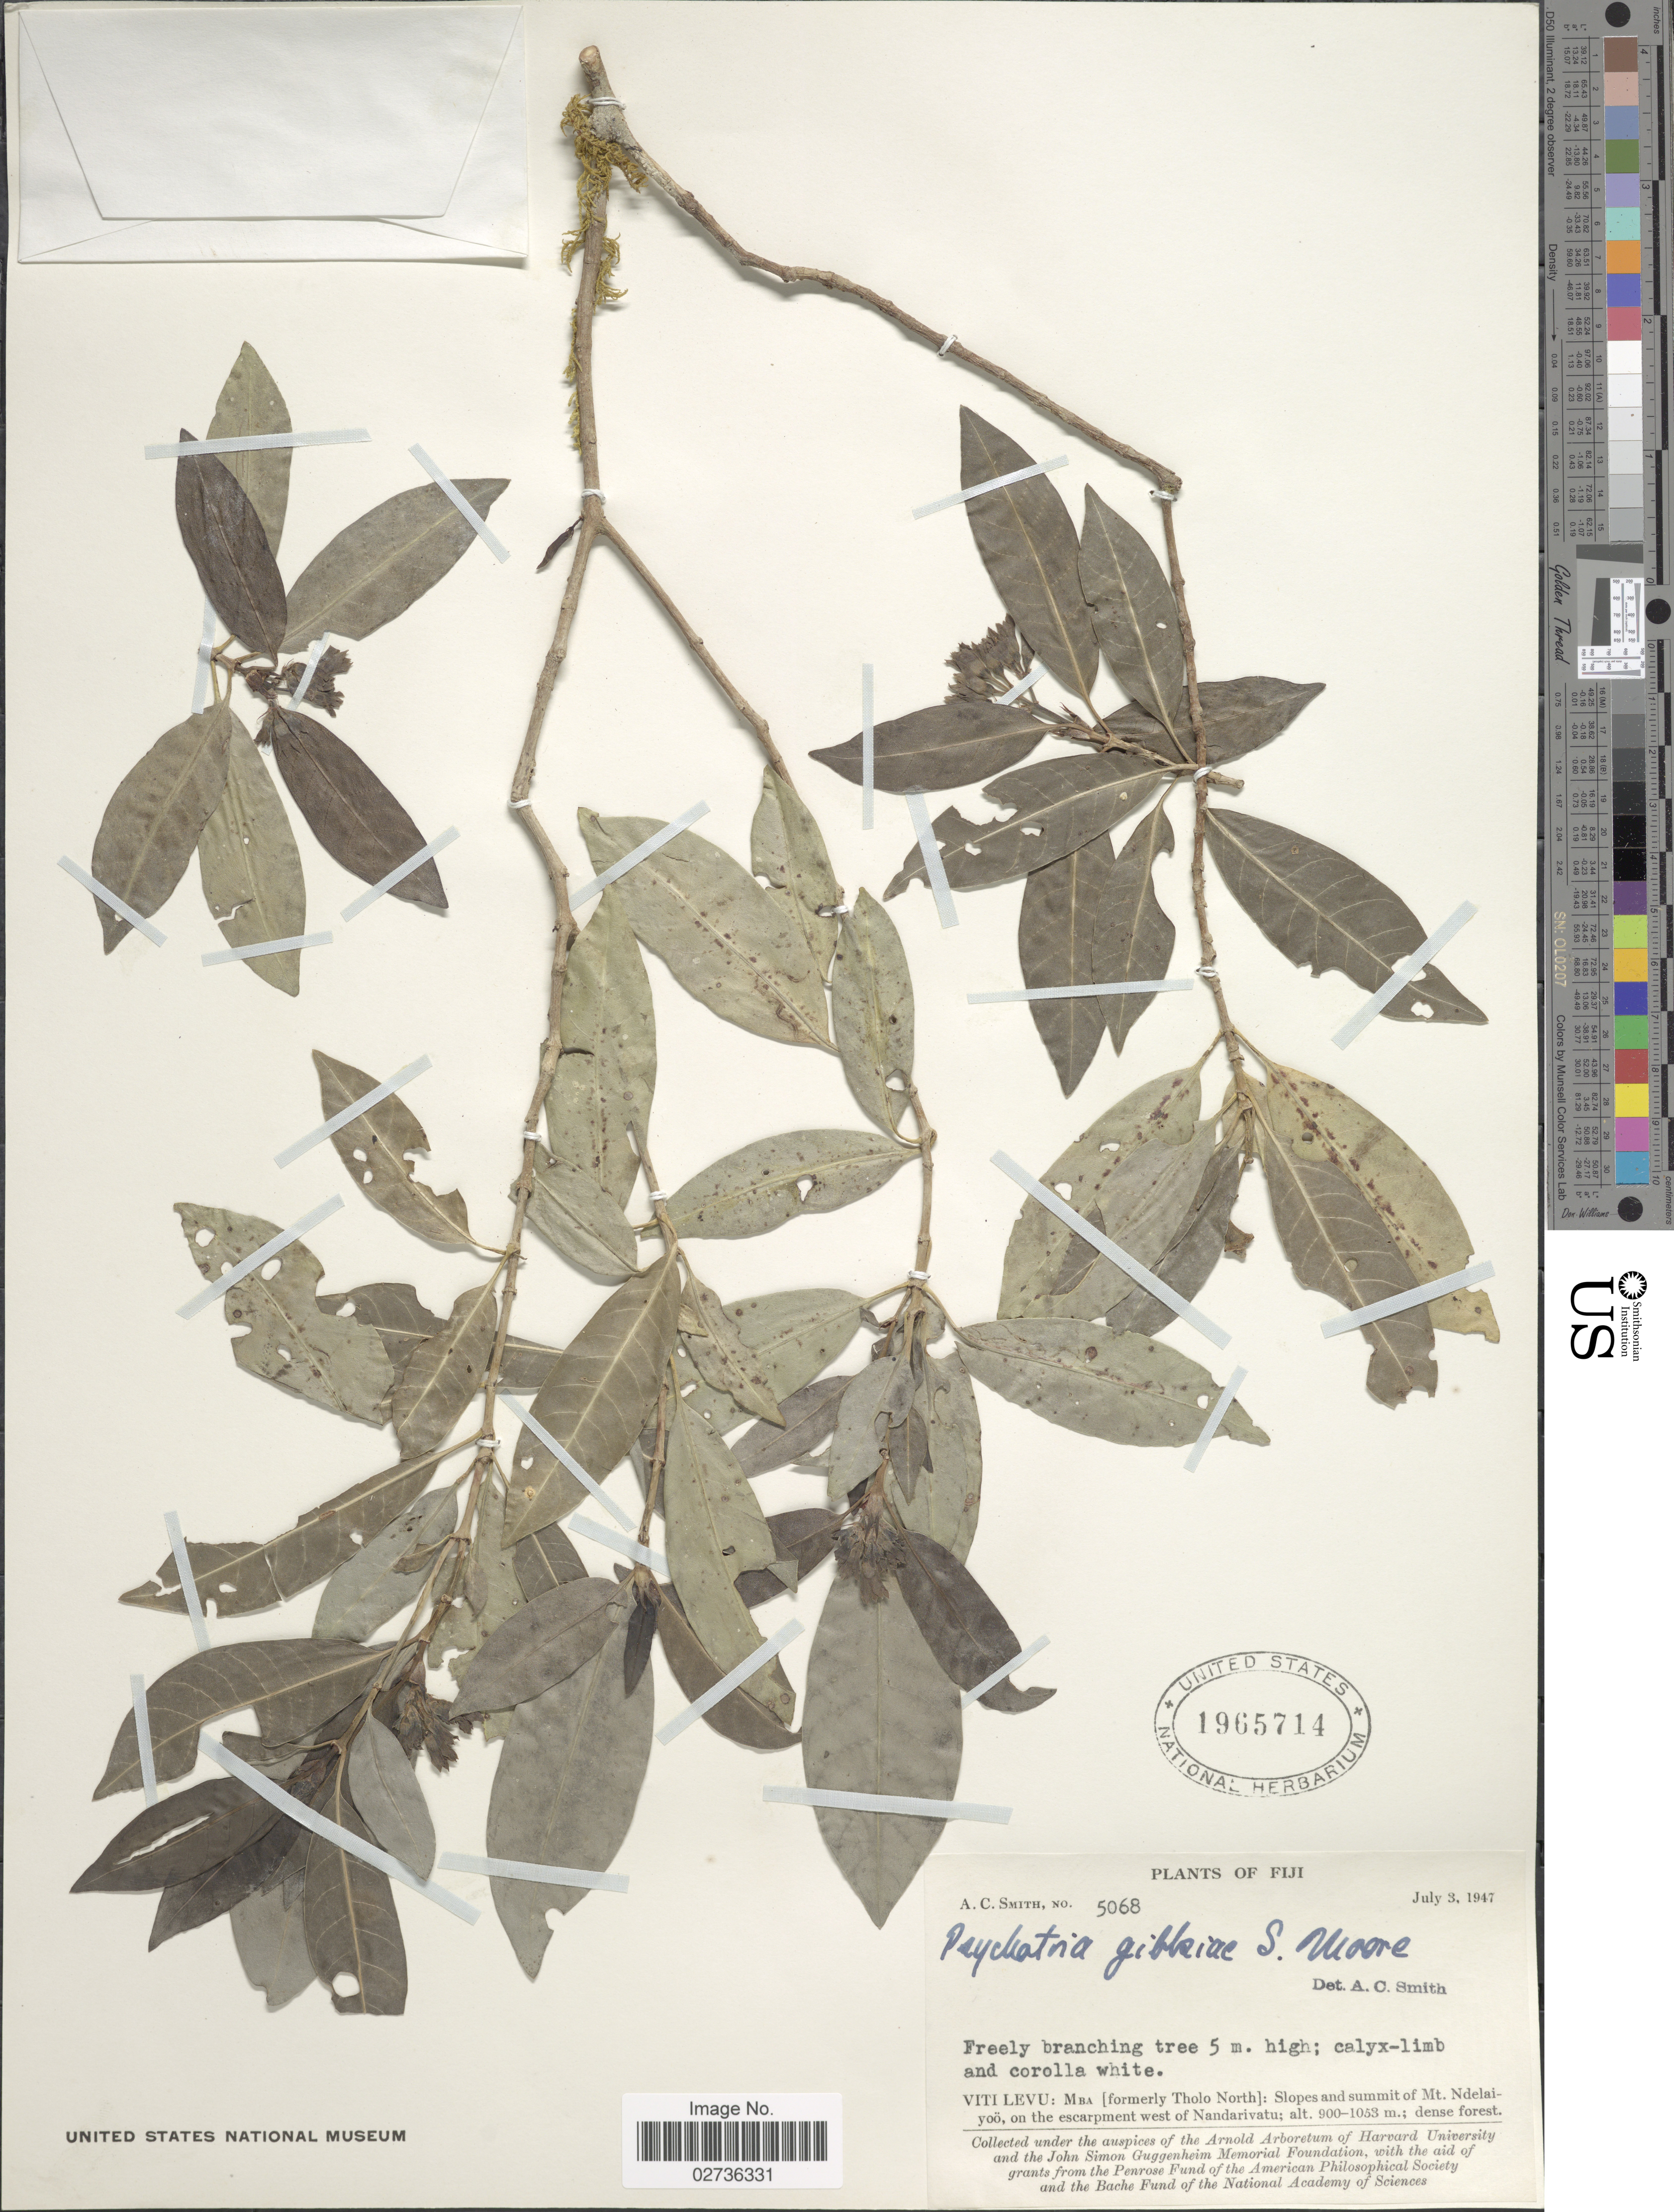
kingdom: Plantae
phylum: Tracheophyta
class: Magnoliopsida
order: Gentianales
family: Rubiaceae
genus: Psychotria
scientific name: Psychotria gibbsiae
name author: S. Moore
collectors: A. C. Smith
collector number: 5068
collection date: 1947-07-03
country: Fiji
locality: Viti Levu: MBA [formerly Tholo North]: Slopes and summit of Mt. Ndelaiyoo, on the escarpment west of Nandarivatu.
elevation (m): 900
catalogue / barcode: US 1965714